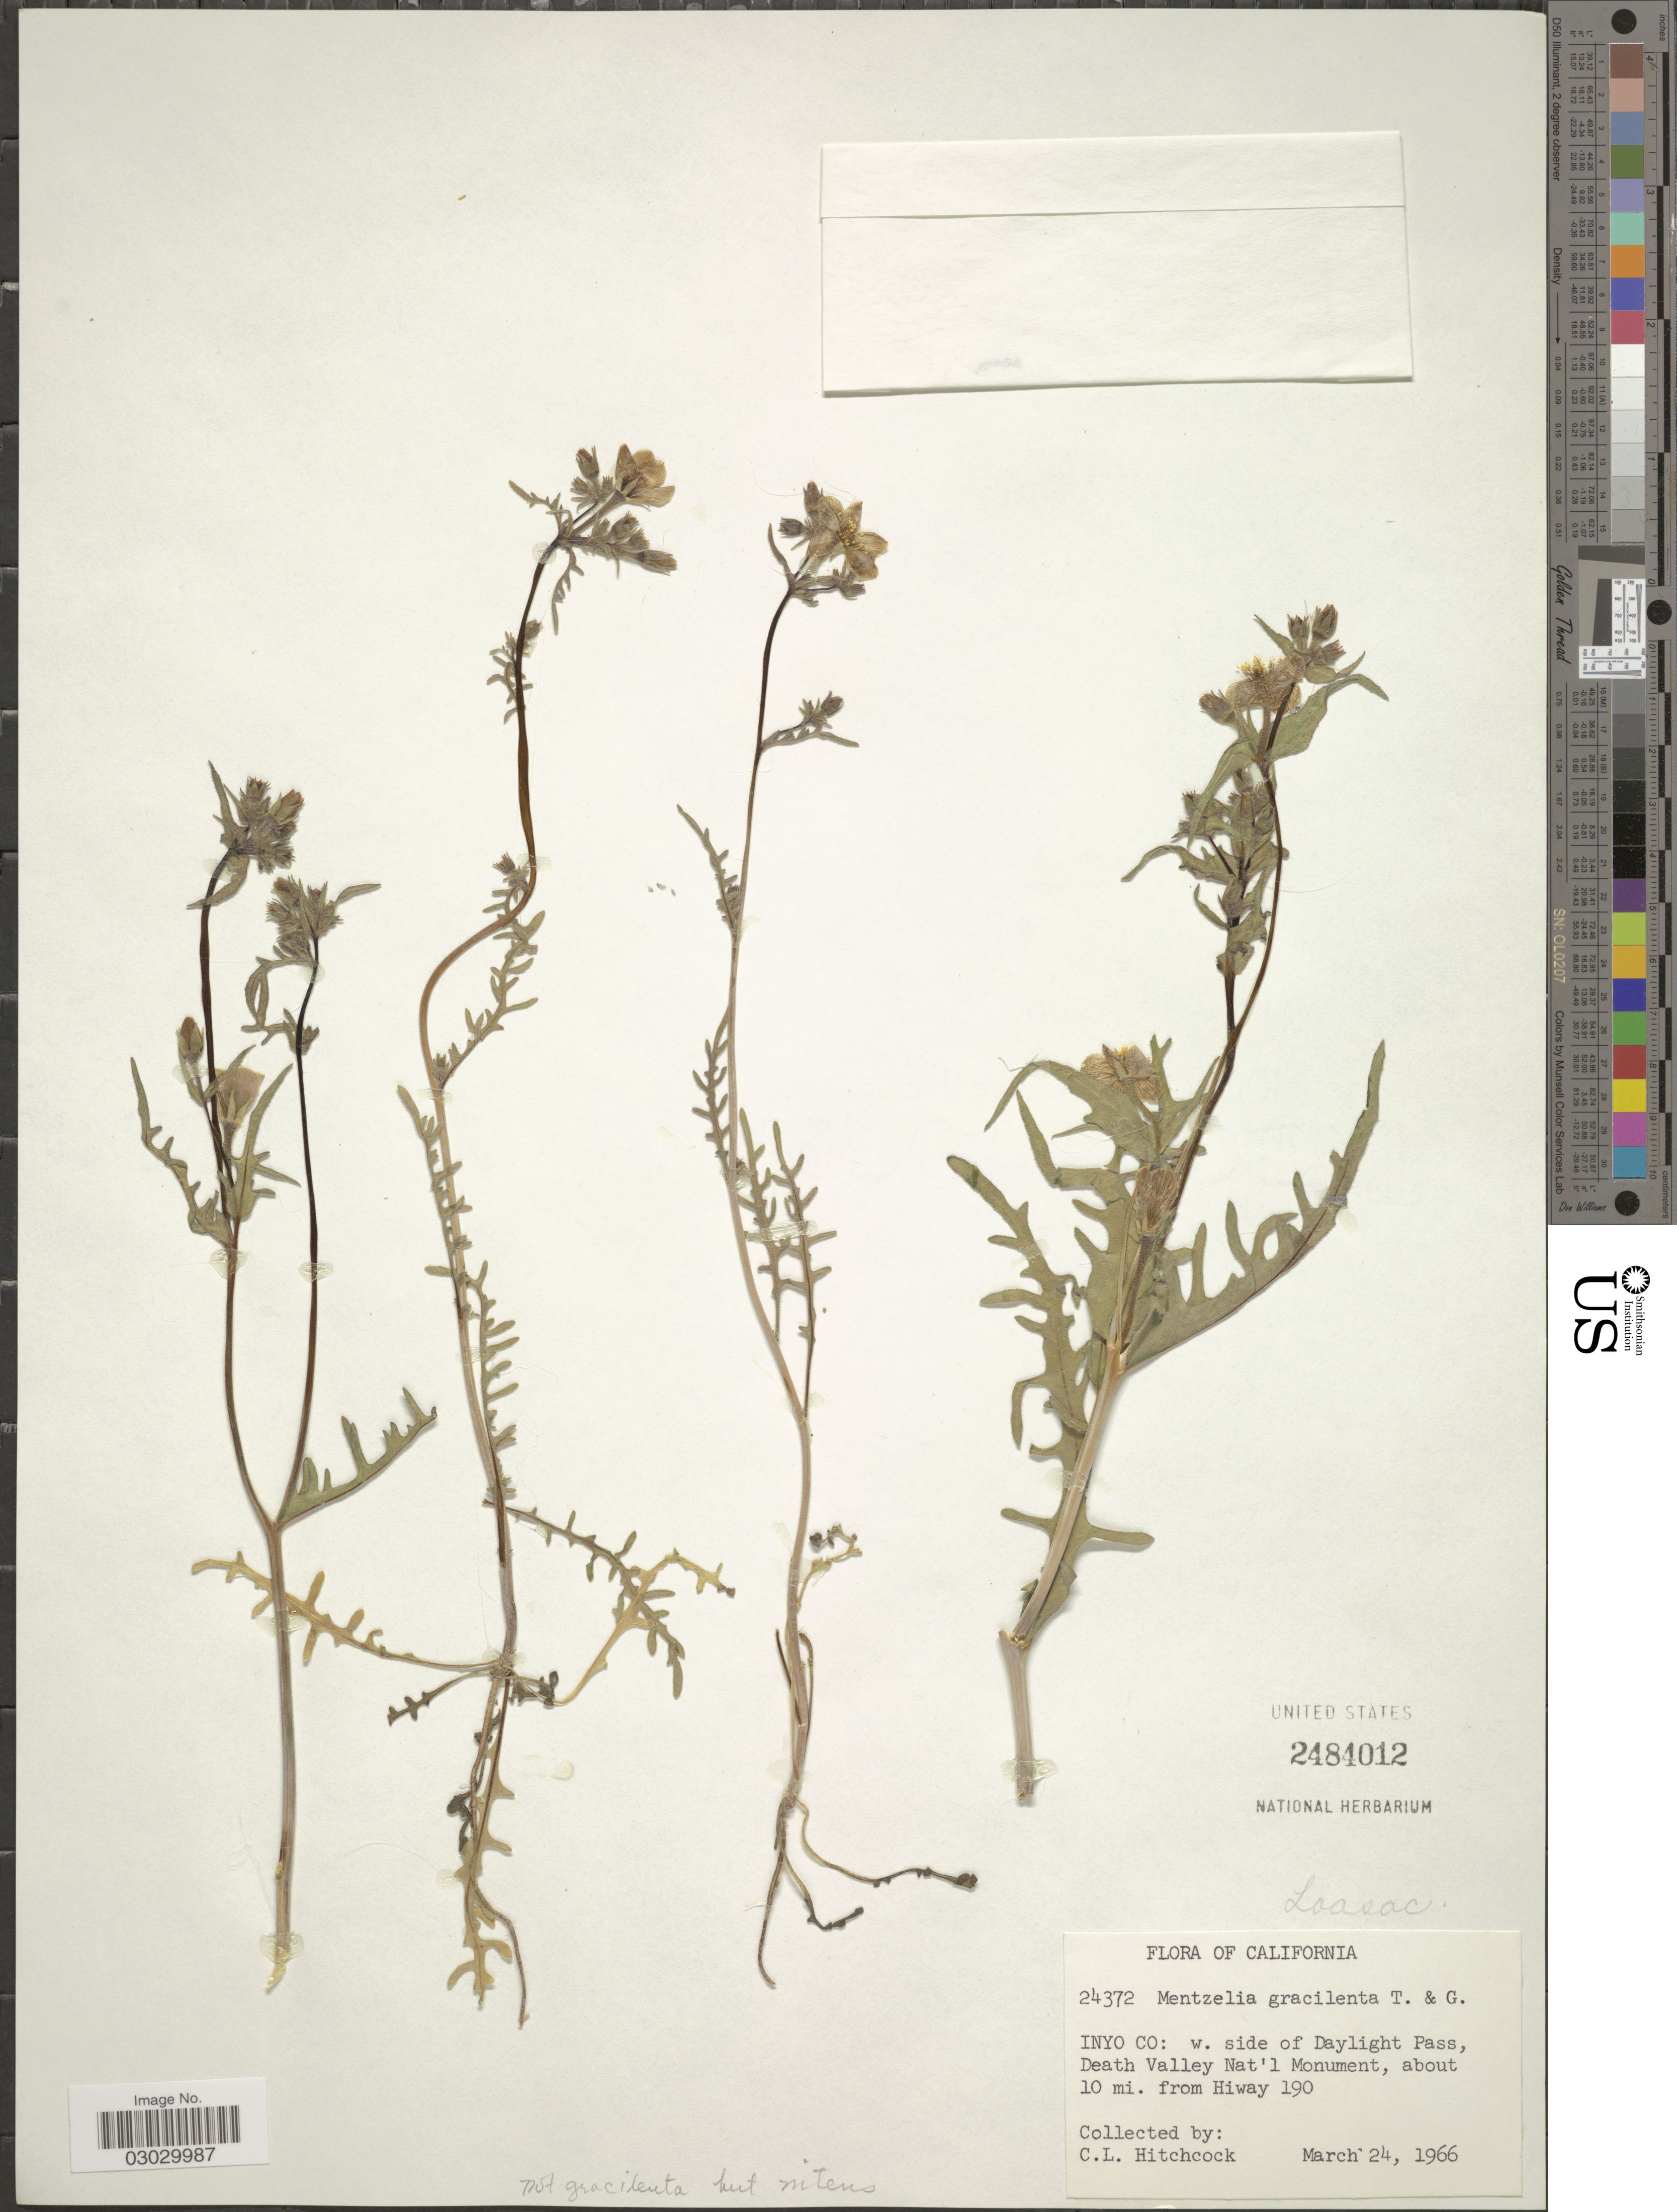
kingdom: Plantae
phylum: Tracheophyta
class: Magnoliopsida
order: Cornales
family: Loasaceae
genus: Mentzelia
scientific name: Mentzelia nitens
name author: Greene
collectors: C. L. Hitchcock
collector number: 24372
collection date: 1966-03-24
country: United States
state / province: California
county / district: Inyo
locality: Inyo Co: w. side of Daylight Pass, Death Valley Nat'l Monument, about 10 mi. from Hiway 190.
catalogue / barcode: US 2484012